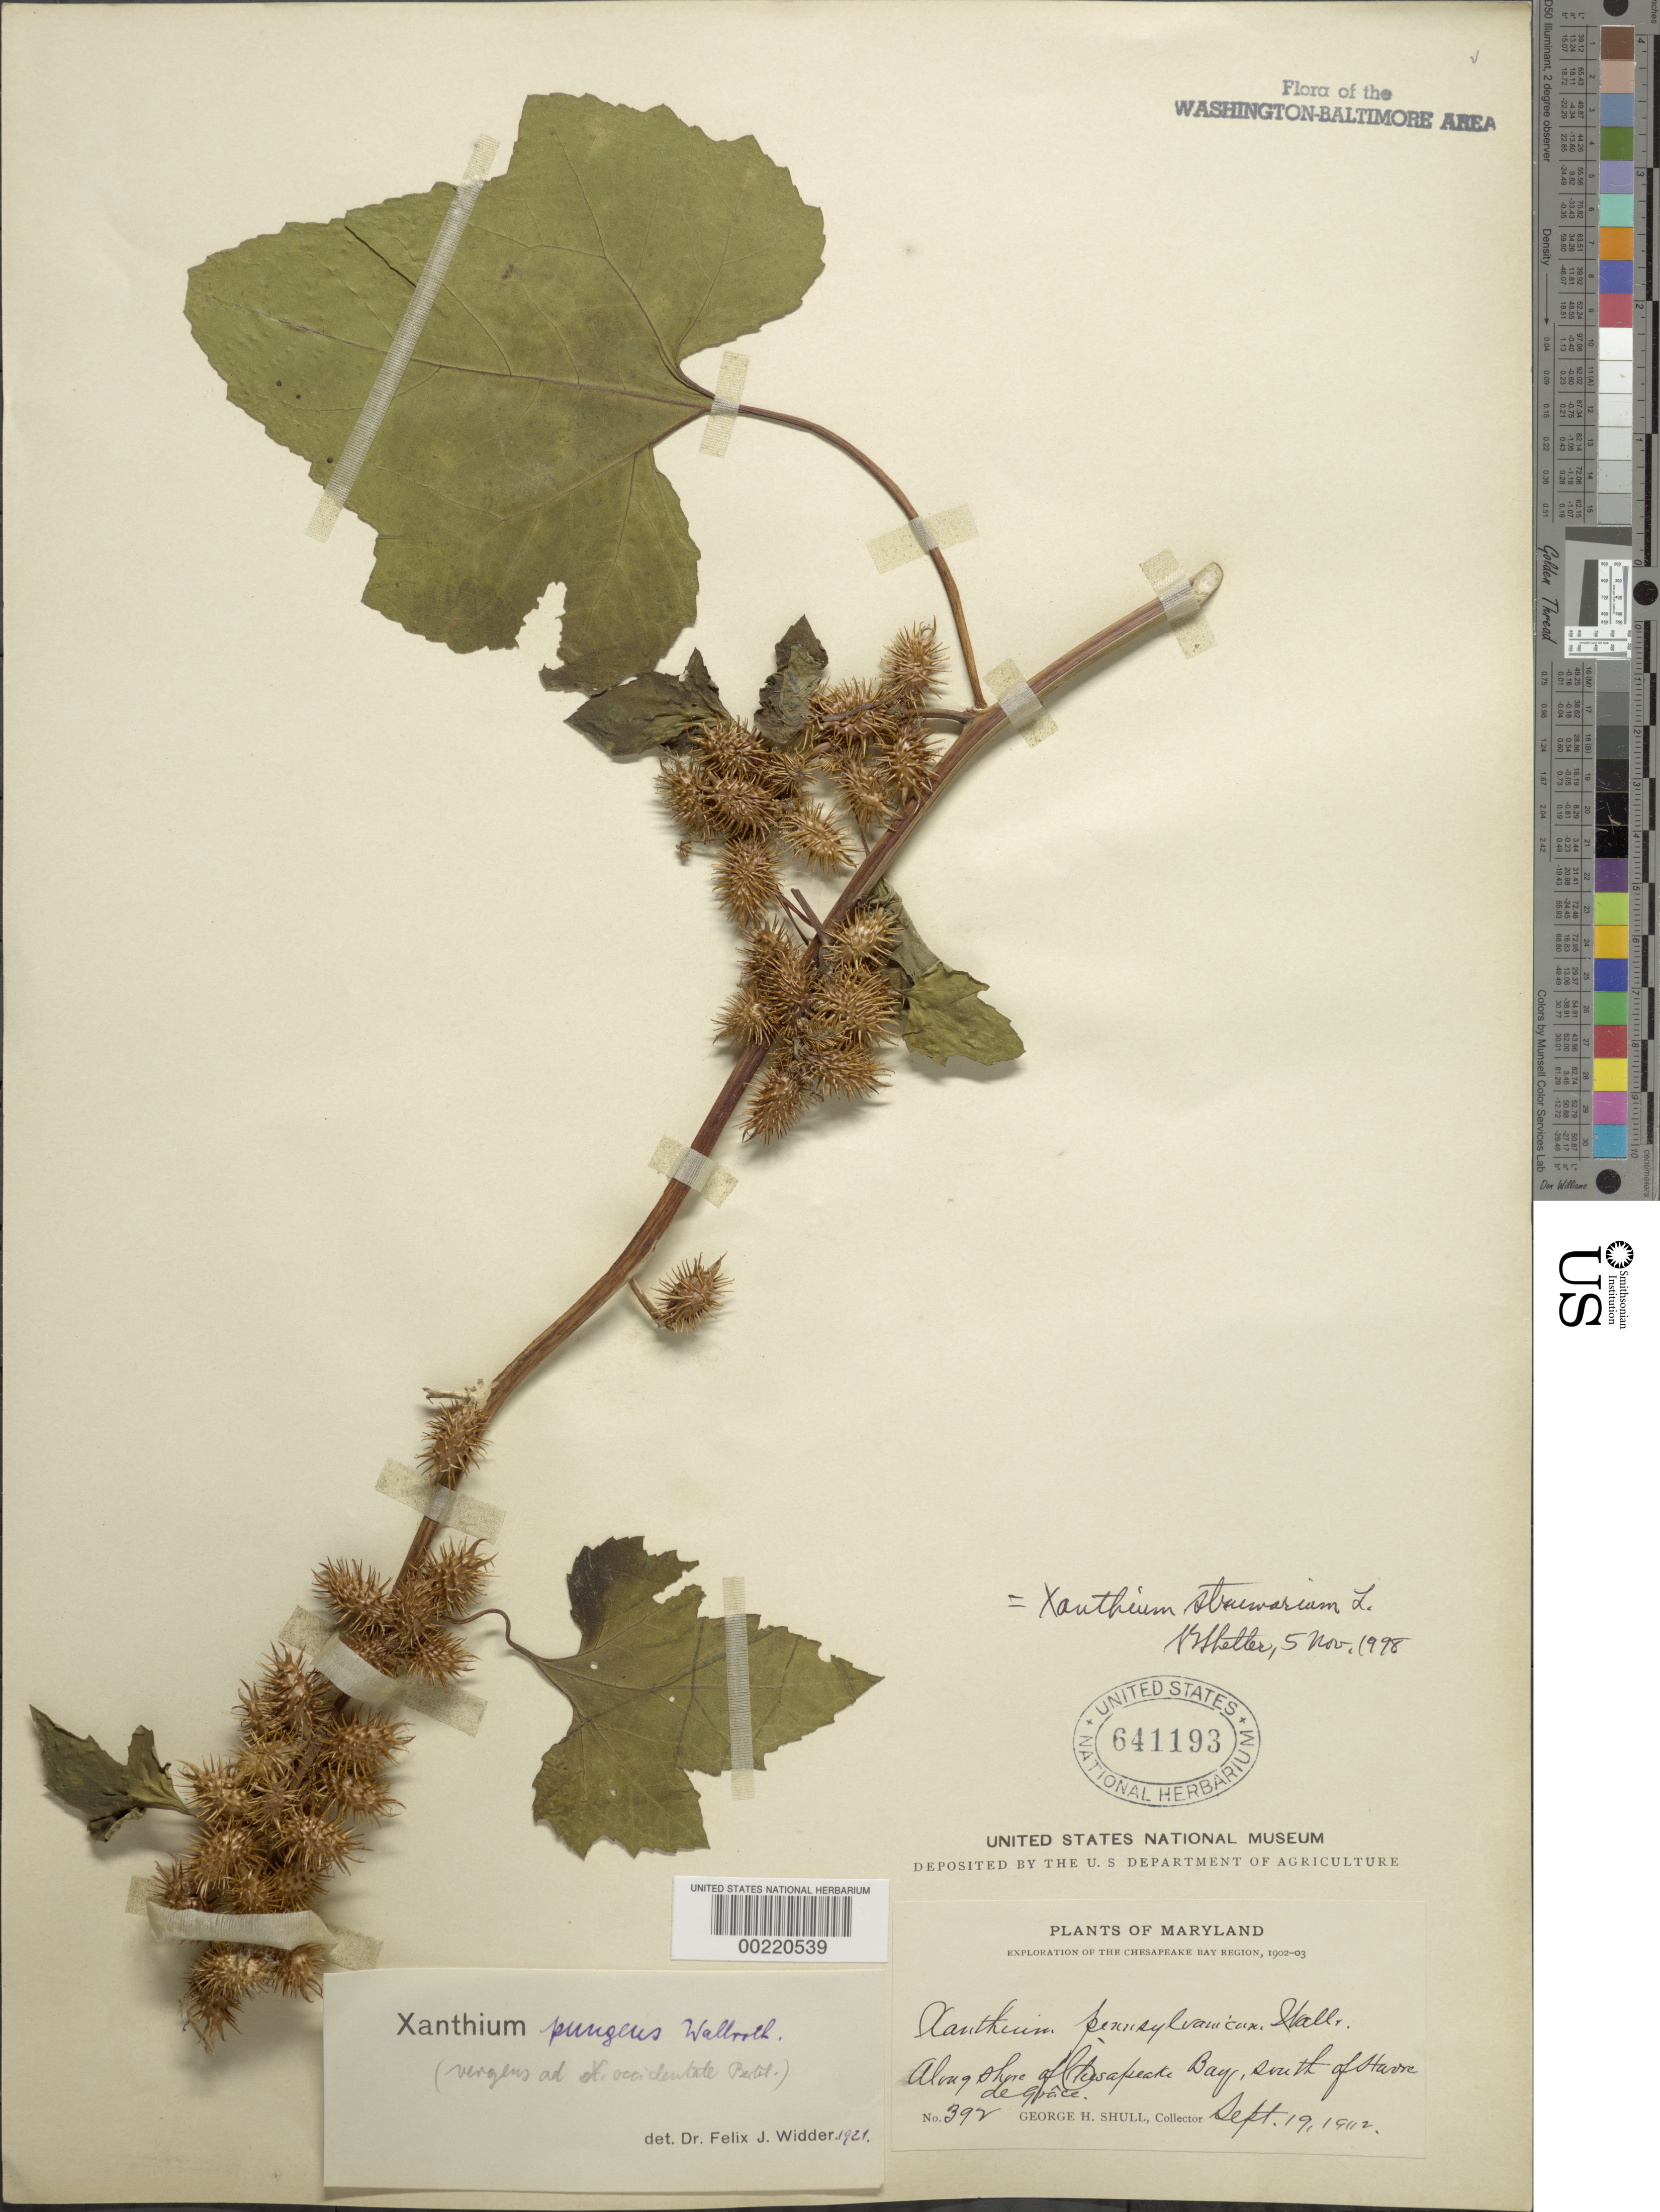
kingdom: Plantae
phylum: Tracheophyta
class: Magnoliopsida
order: Asterales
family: Asteraceae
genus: Xanthium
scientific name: Xanthium strumarium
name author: L.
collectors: G. H. Shull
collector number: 392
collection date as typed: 19 Sep 1902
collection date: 1902-09-19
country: United States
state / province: Maryland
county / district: Harford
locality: South of Havre De Grace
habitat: Along bay shore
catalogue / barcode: US 641193